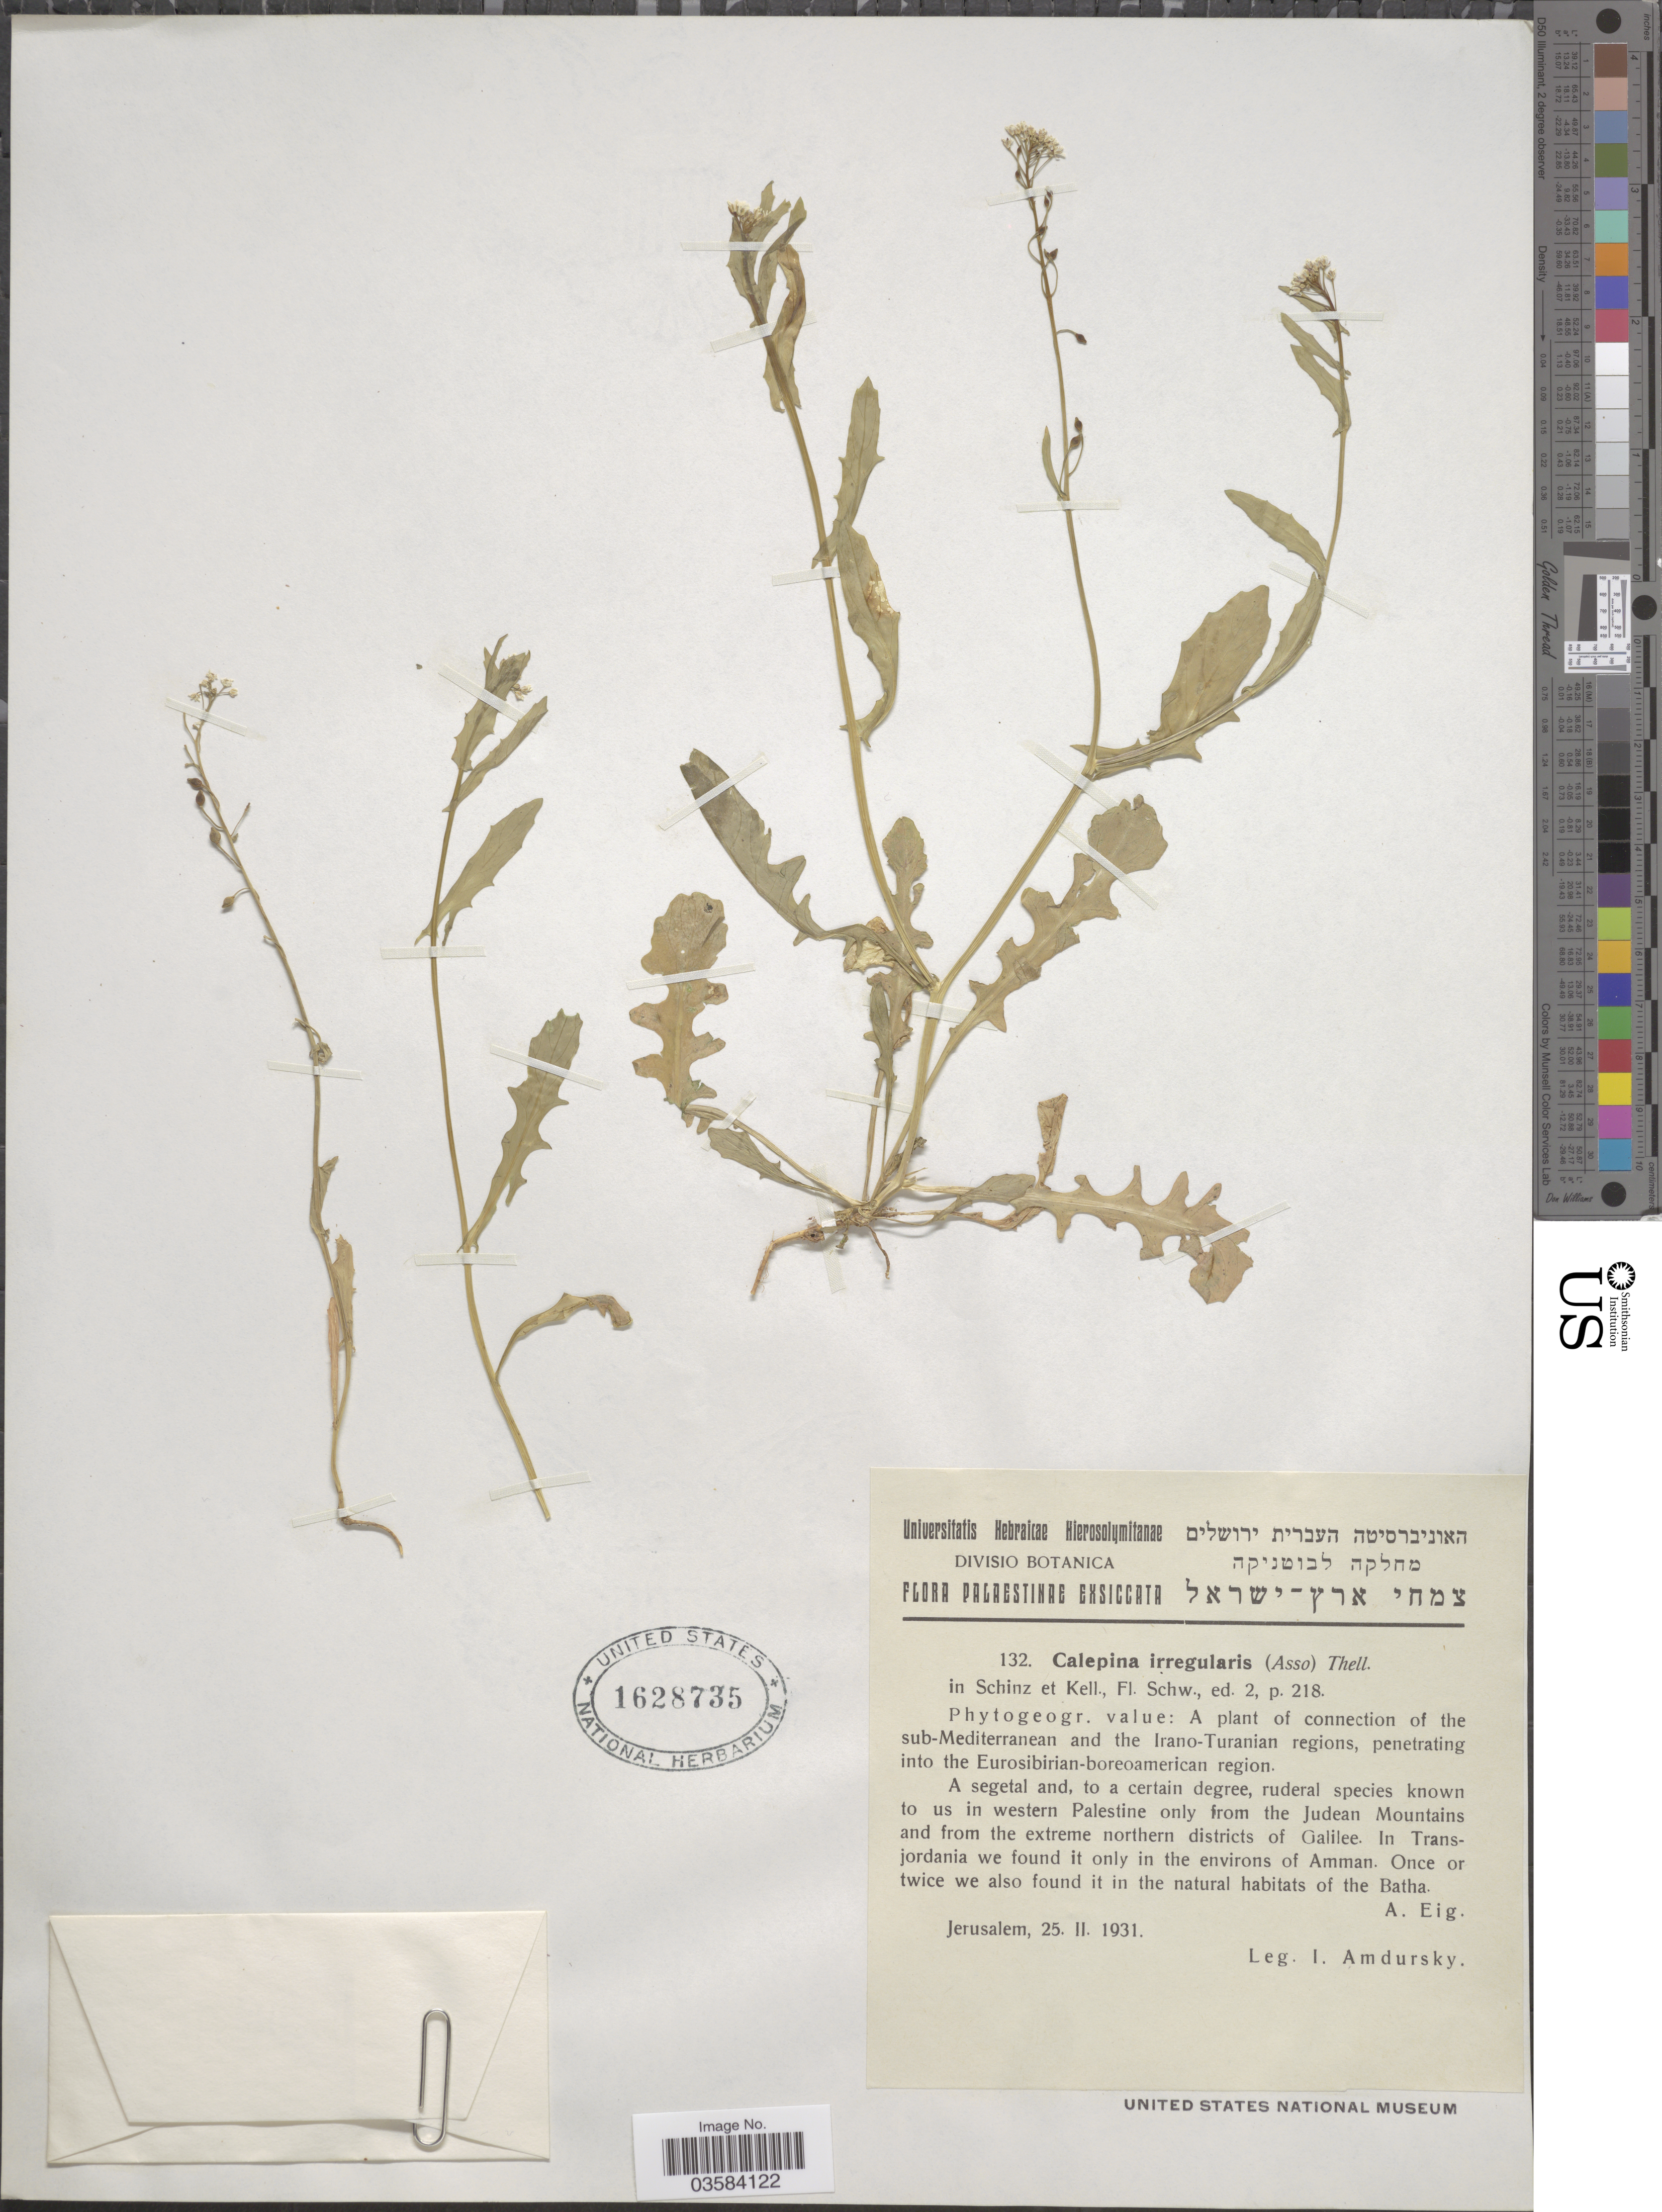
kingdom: Plantae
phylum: Tracheophyta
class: Magnoliopsida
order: Brassicales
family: Brassicaceae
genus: Calepina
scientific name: Calepina irregularis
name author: (Asso) Thell.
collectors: I. Amdursky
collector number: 132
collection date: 1931-02-25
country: Israel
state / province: Jerusalem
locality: Palaestinae. Western Palestine only from the Judean Mountains and from the extreme northern districts of Galilee. In Transjordania we found it only in the environs of Amman.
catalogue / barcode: US 1628735